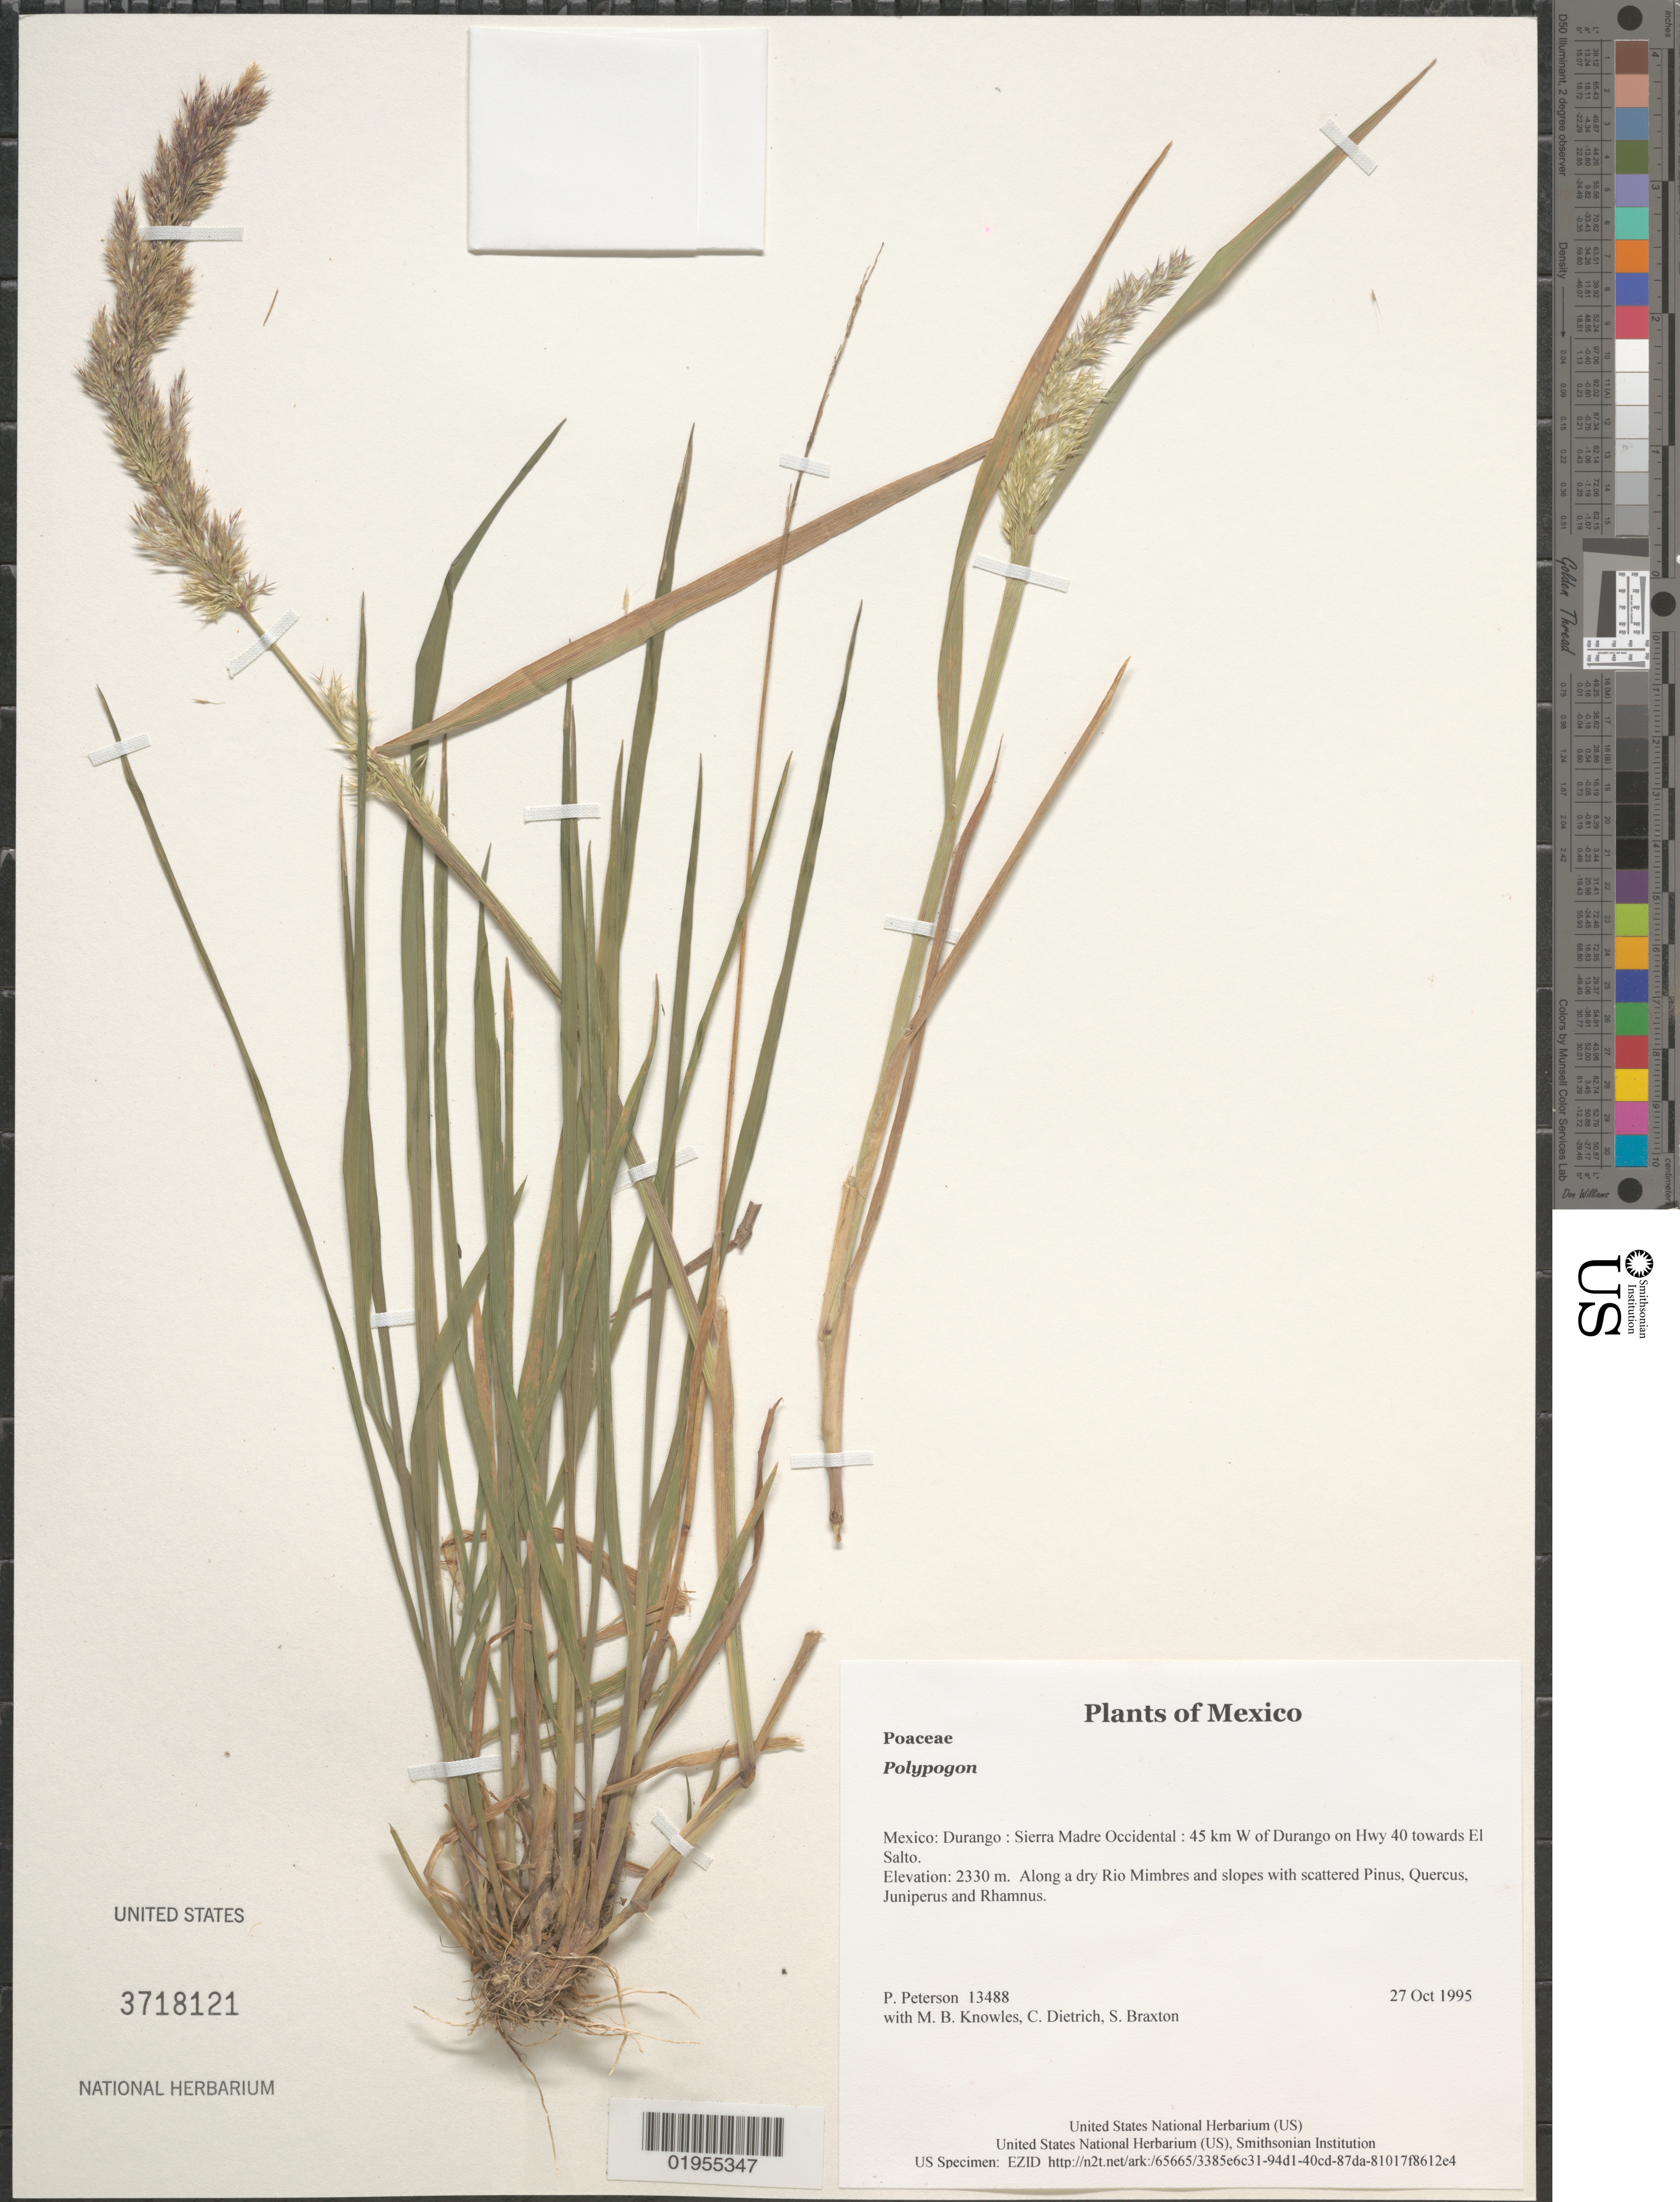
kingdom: Plantae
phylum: Tracheophyta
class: Liliopsida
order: Poales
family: Poaceae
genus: Polypogon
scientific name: Polypogon sp.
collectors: P. M. Peterson, M. B. Knowles, C. Dietrich & S. Braxton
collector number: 13488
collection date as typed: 27 Oct 1995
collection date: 1995-10-27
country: Mexico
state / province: Durango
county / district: Sierra Madre Occidental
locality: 45 km W of Durango on Hwy 40 towards El Salto.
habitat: Along a dry Rio Mimbres and slopes with scattered Pinus, Quercus, Juniperus and Rhamnus.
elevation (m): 2330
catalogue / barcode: US 3718121